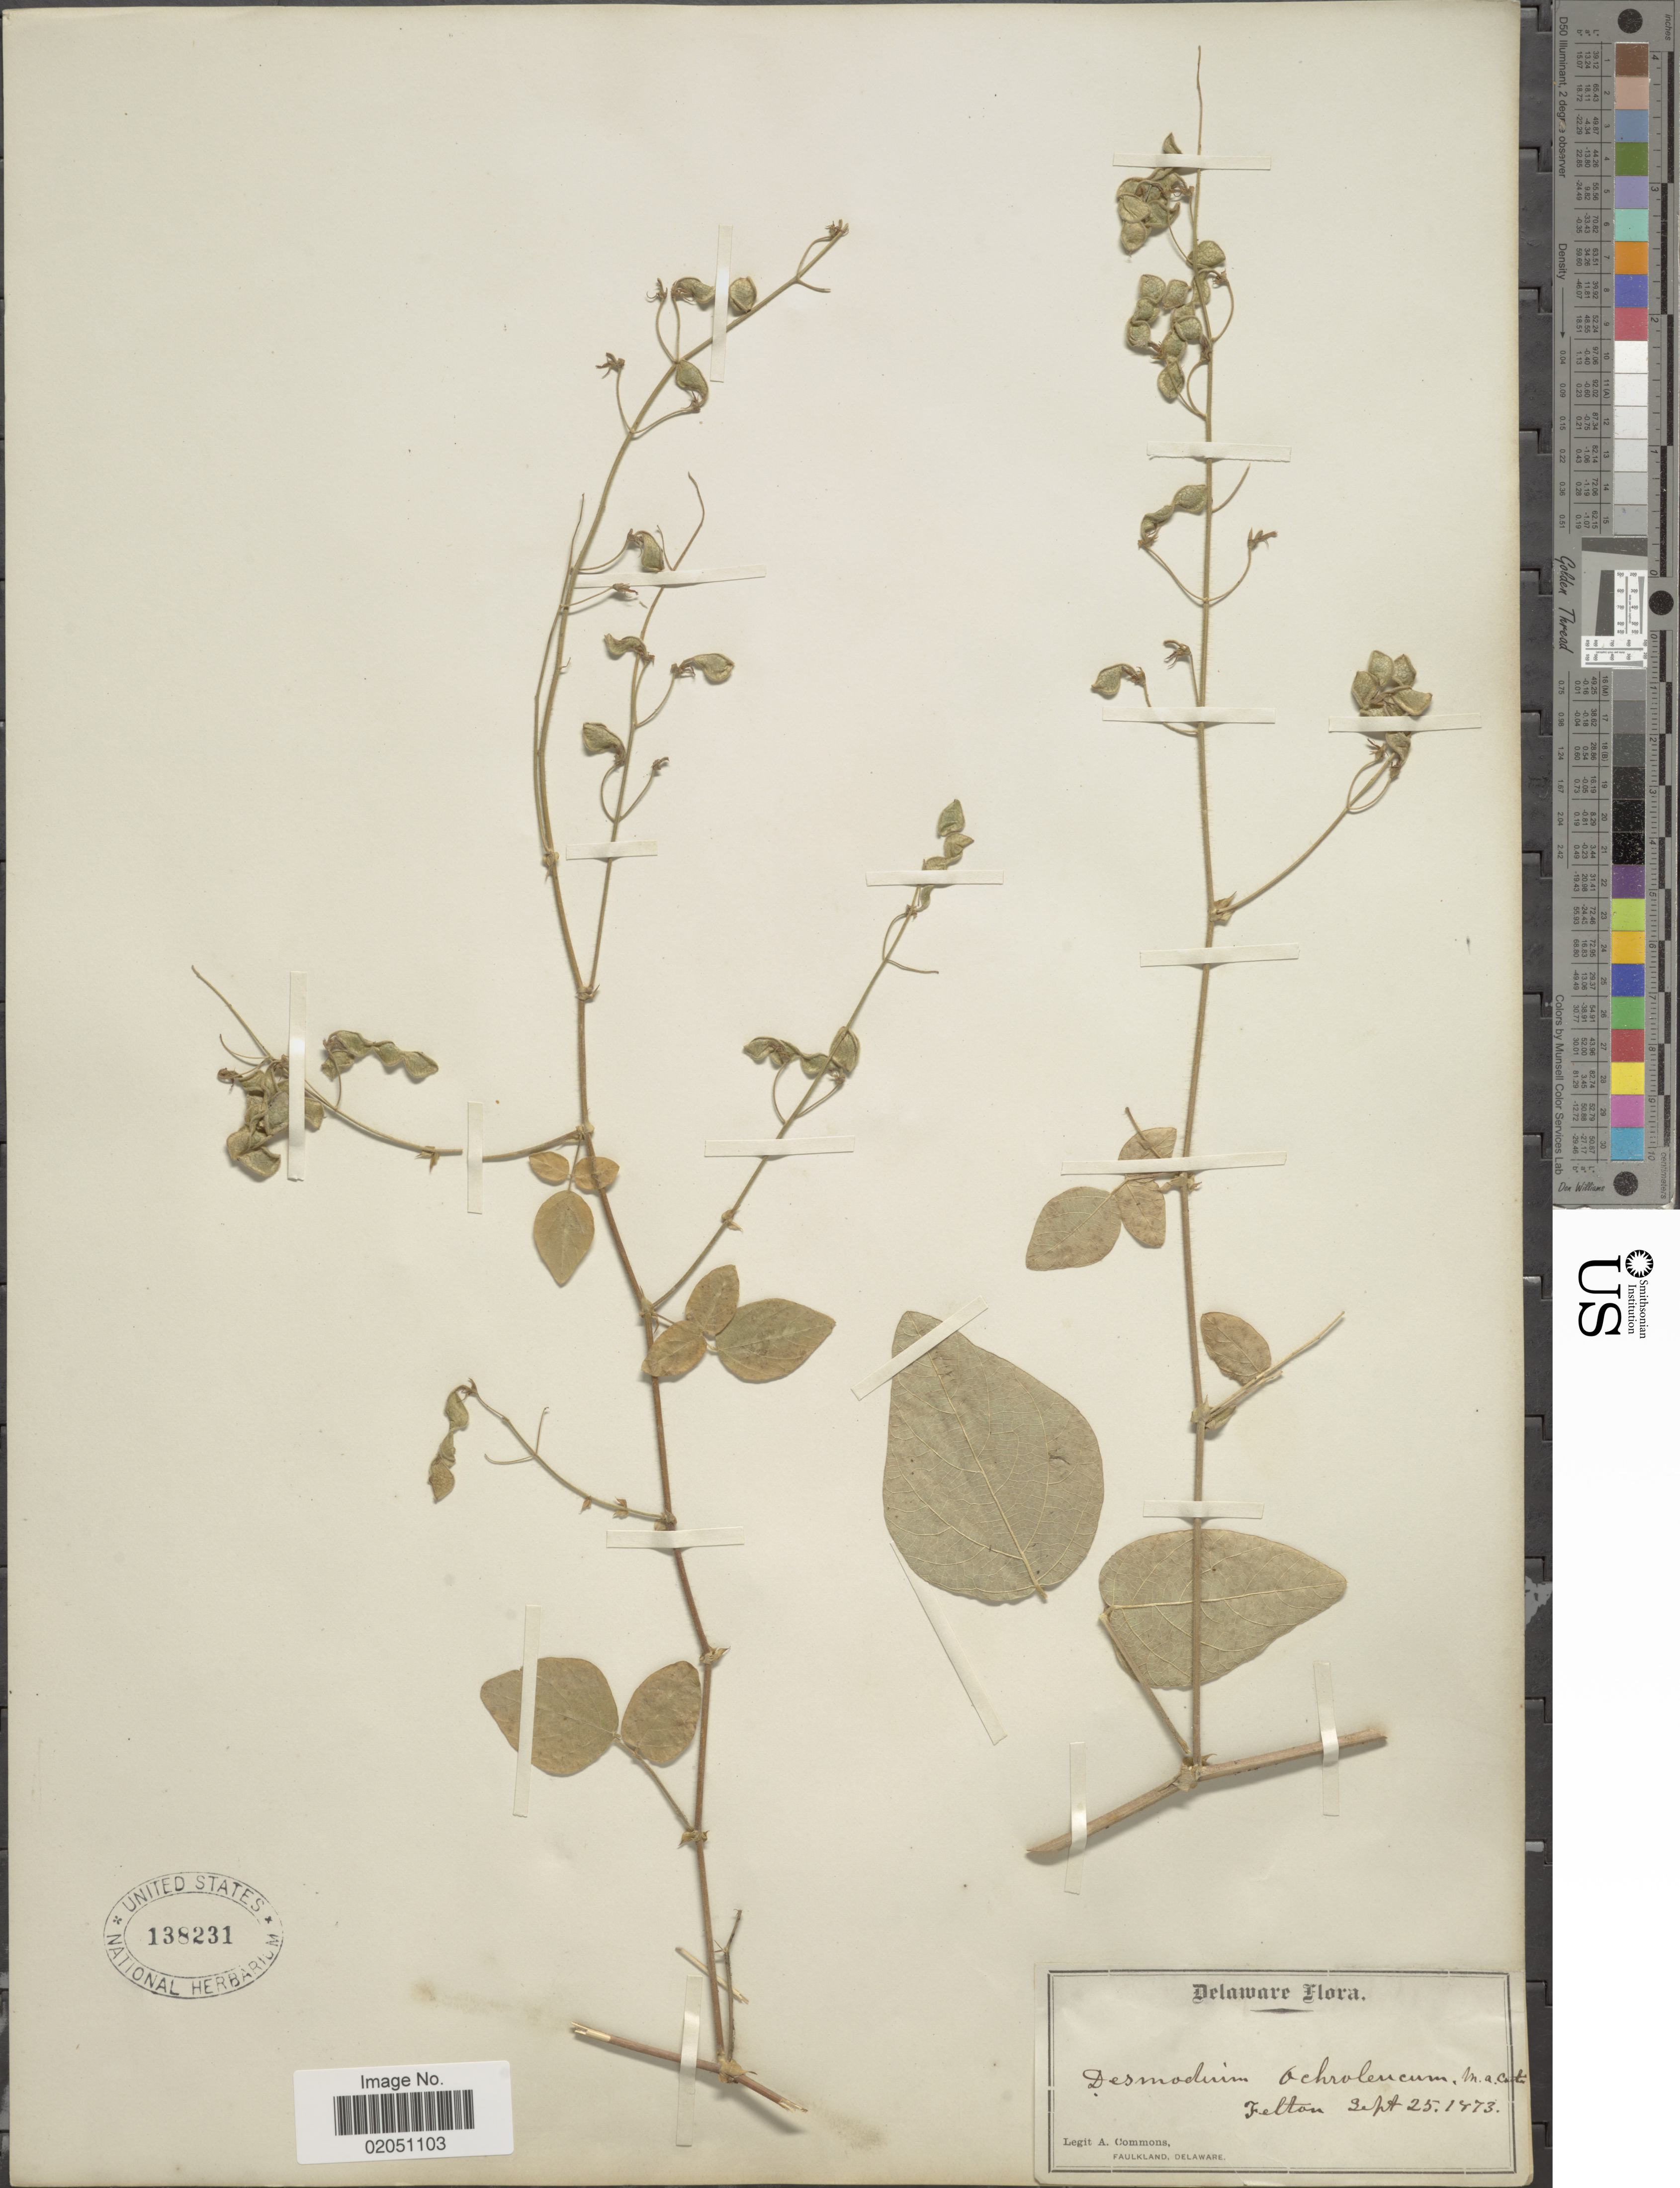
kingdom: Plantae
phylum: Tracheophyta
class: Magnoliopsida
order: Fabales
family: Fabaceae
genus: Desmodium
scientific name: Desmodium ochroleucum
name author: M.A. Curtis ex Canby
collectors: A. Commons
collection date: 1973-09-25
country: United States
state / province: Delaware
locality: Felton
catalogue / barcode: US 138231